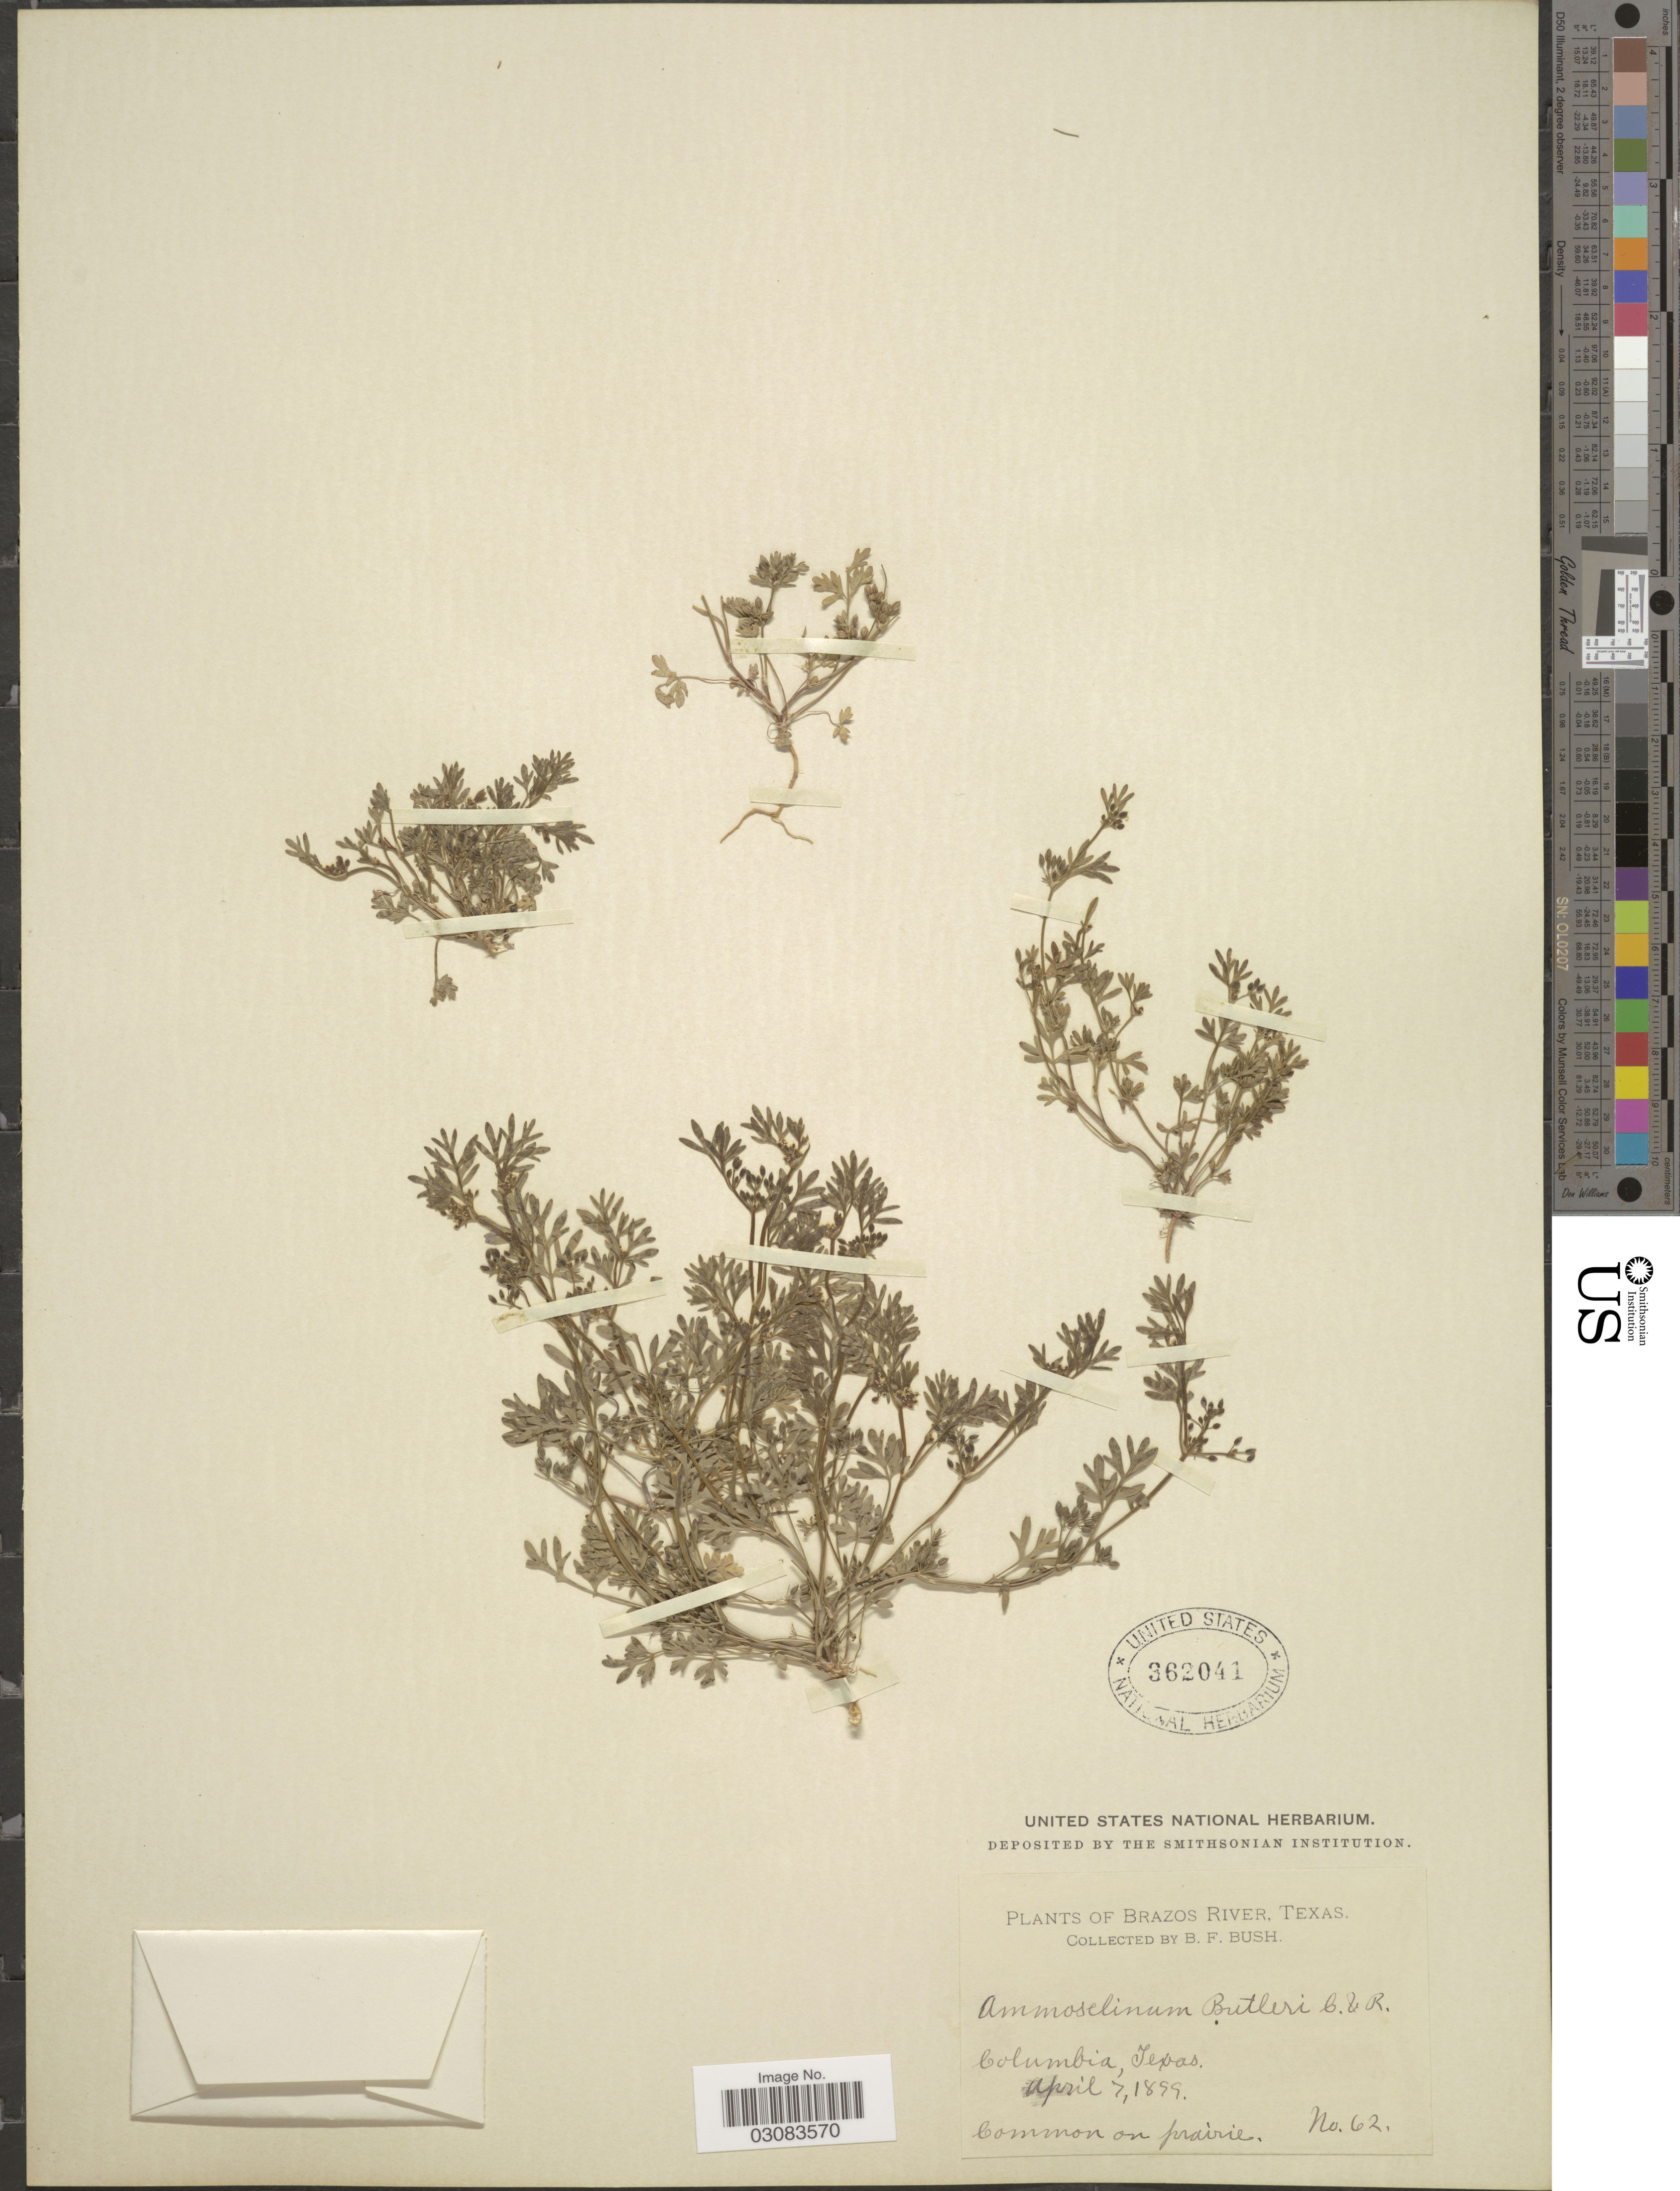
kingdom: Plantae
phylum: Tracheophyta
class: Magnoliopsida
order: Apiales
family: Apiaceae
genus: Ammoselinum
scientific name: Ammoselinum butleri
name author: (Engl.) J.M. Coult. & Rose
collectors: B. F. Bush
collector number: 62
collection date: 1899-04-07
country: United States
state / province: Texas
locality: Brazos River. Columbia.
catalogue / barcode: US 362041